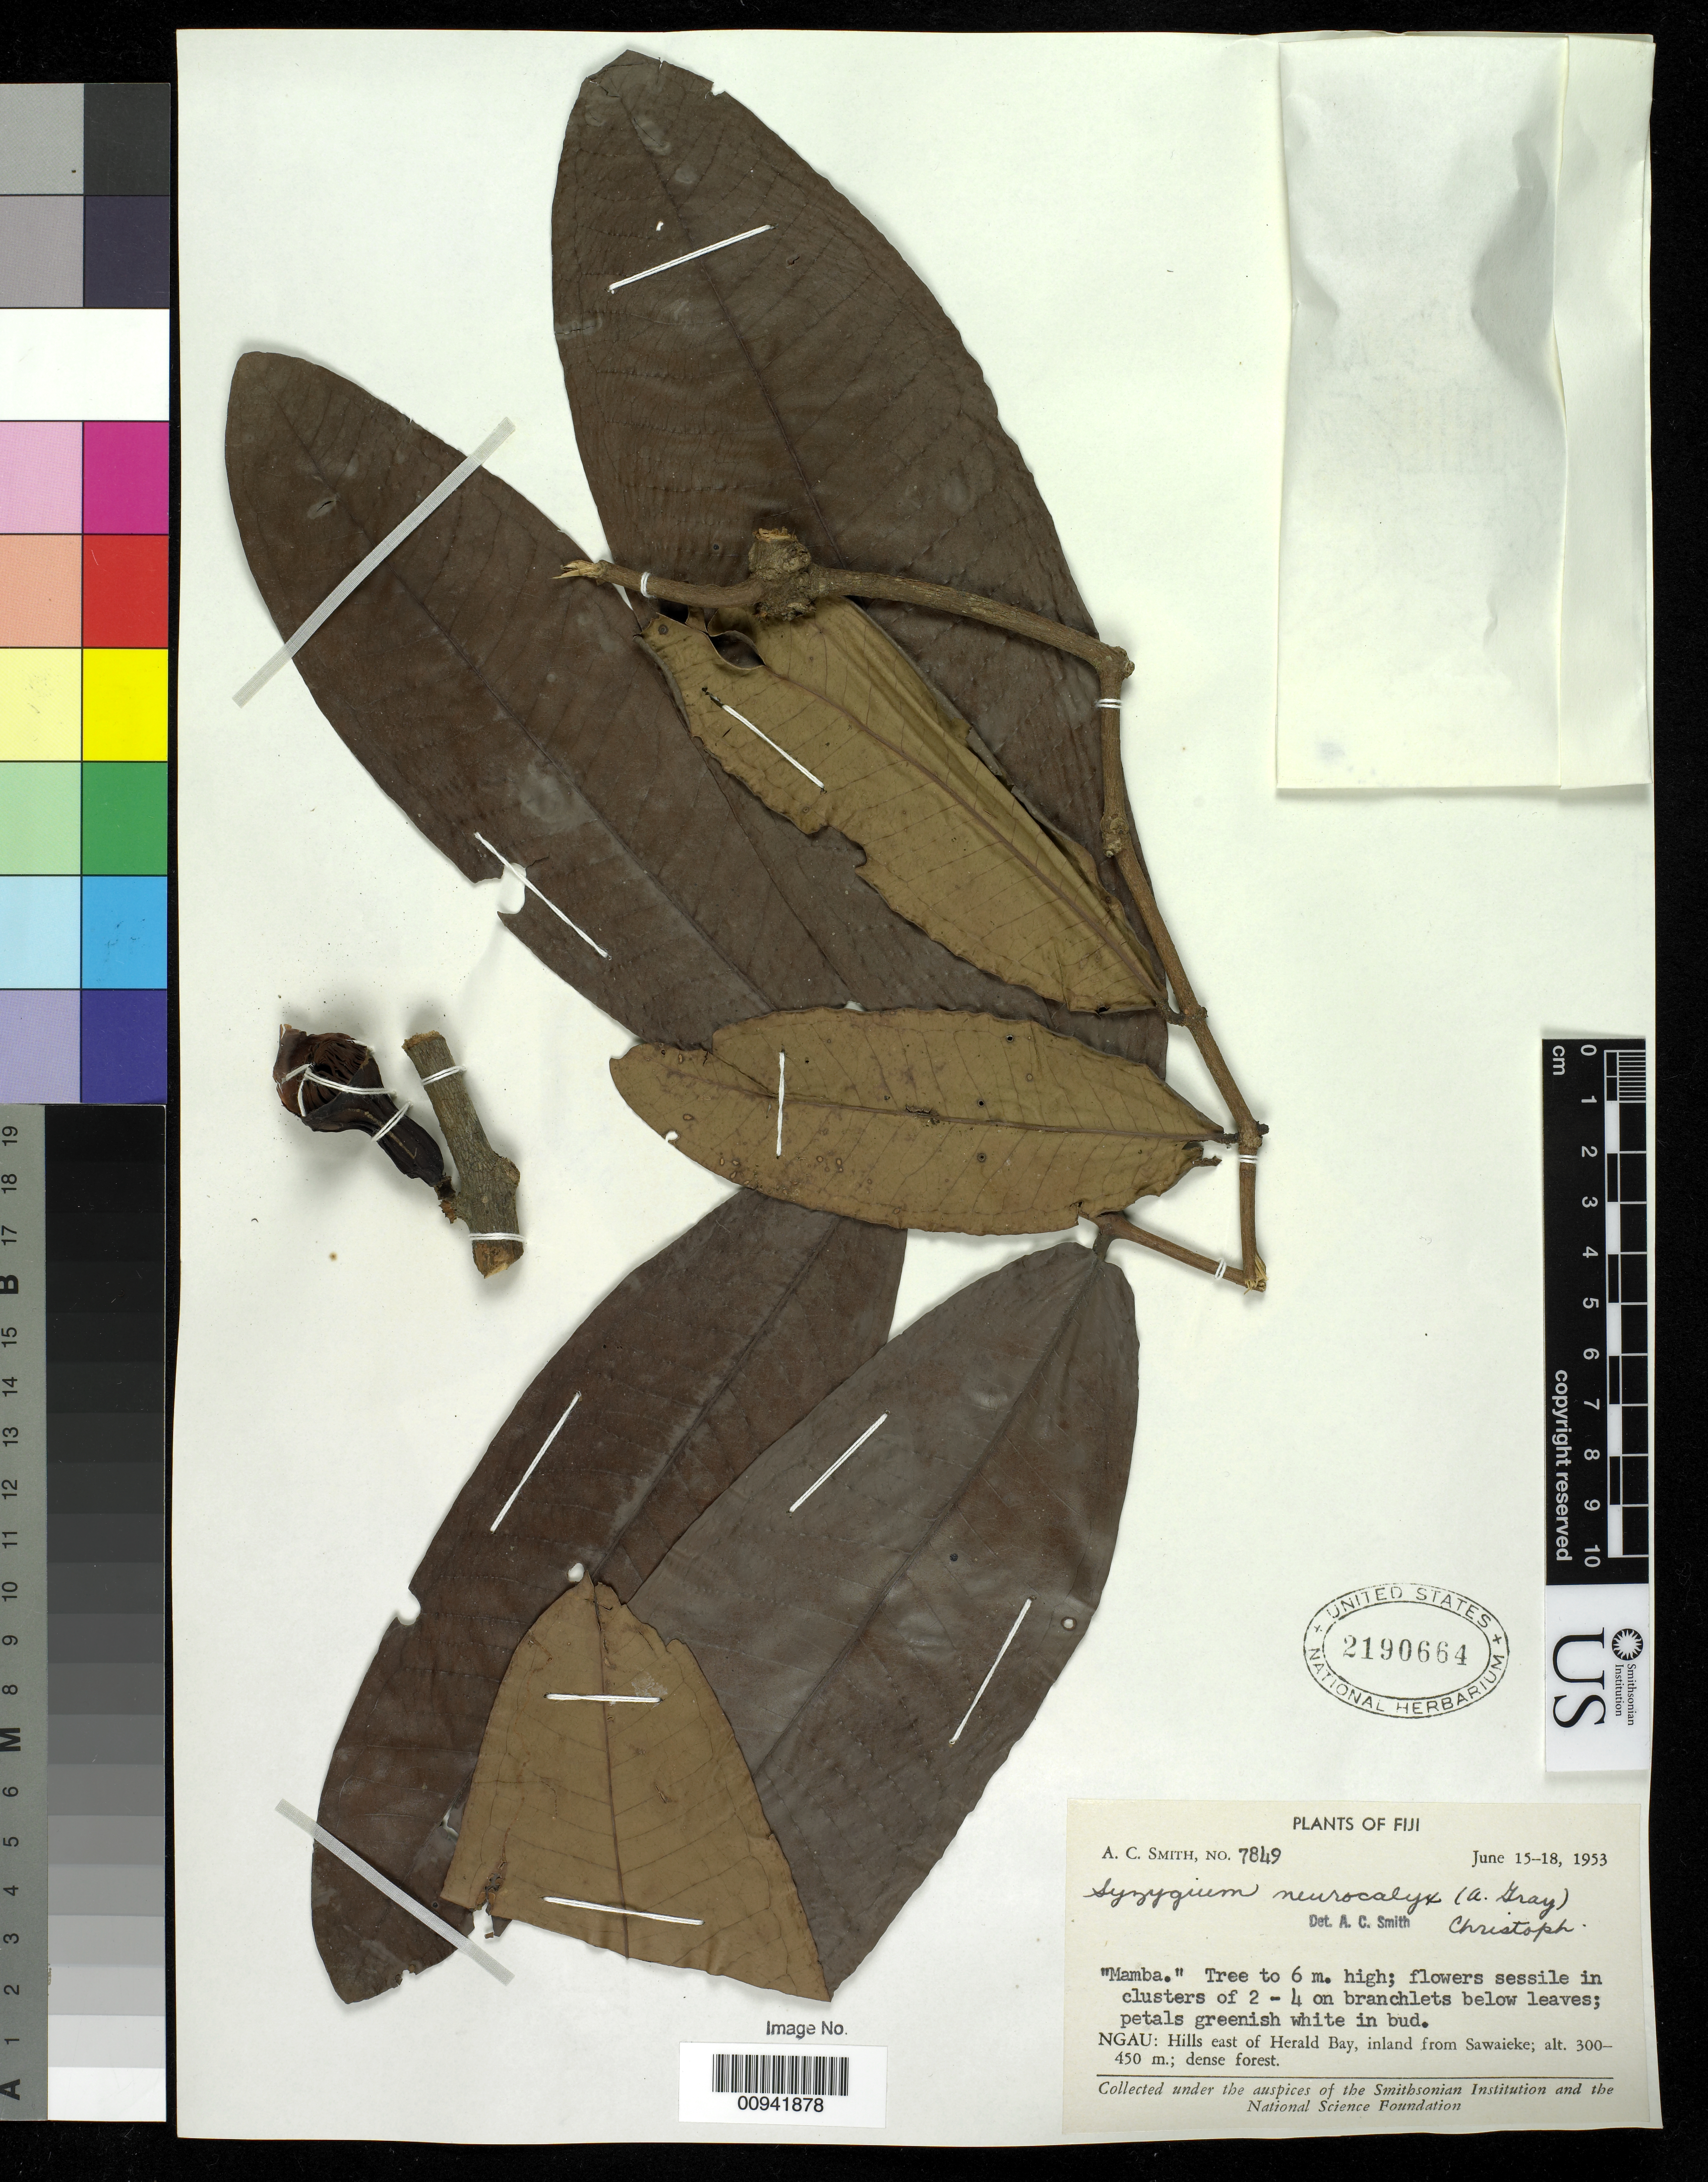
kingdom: Plantae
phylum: Tracheophyta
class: Magnoliopsida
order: Myrtales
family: Myrtaceae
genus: Syzygium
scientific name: Syzygium neurocalyx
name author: (A. Gray) Christoph.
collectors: C. A. Smith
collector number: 7849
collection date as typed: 15 Jun 1953 to 18 Jun 1953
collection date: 1953-06-15/1953-06-18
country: Fiji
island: Gau [Ngau]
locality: Ngau: Hills east of Herald Bay, inland from Sawaieke.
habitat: dense forest.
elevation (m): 300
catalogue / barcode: US 2190664